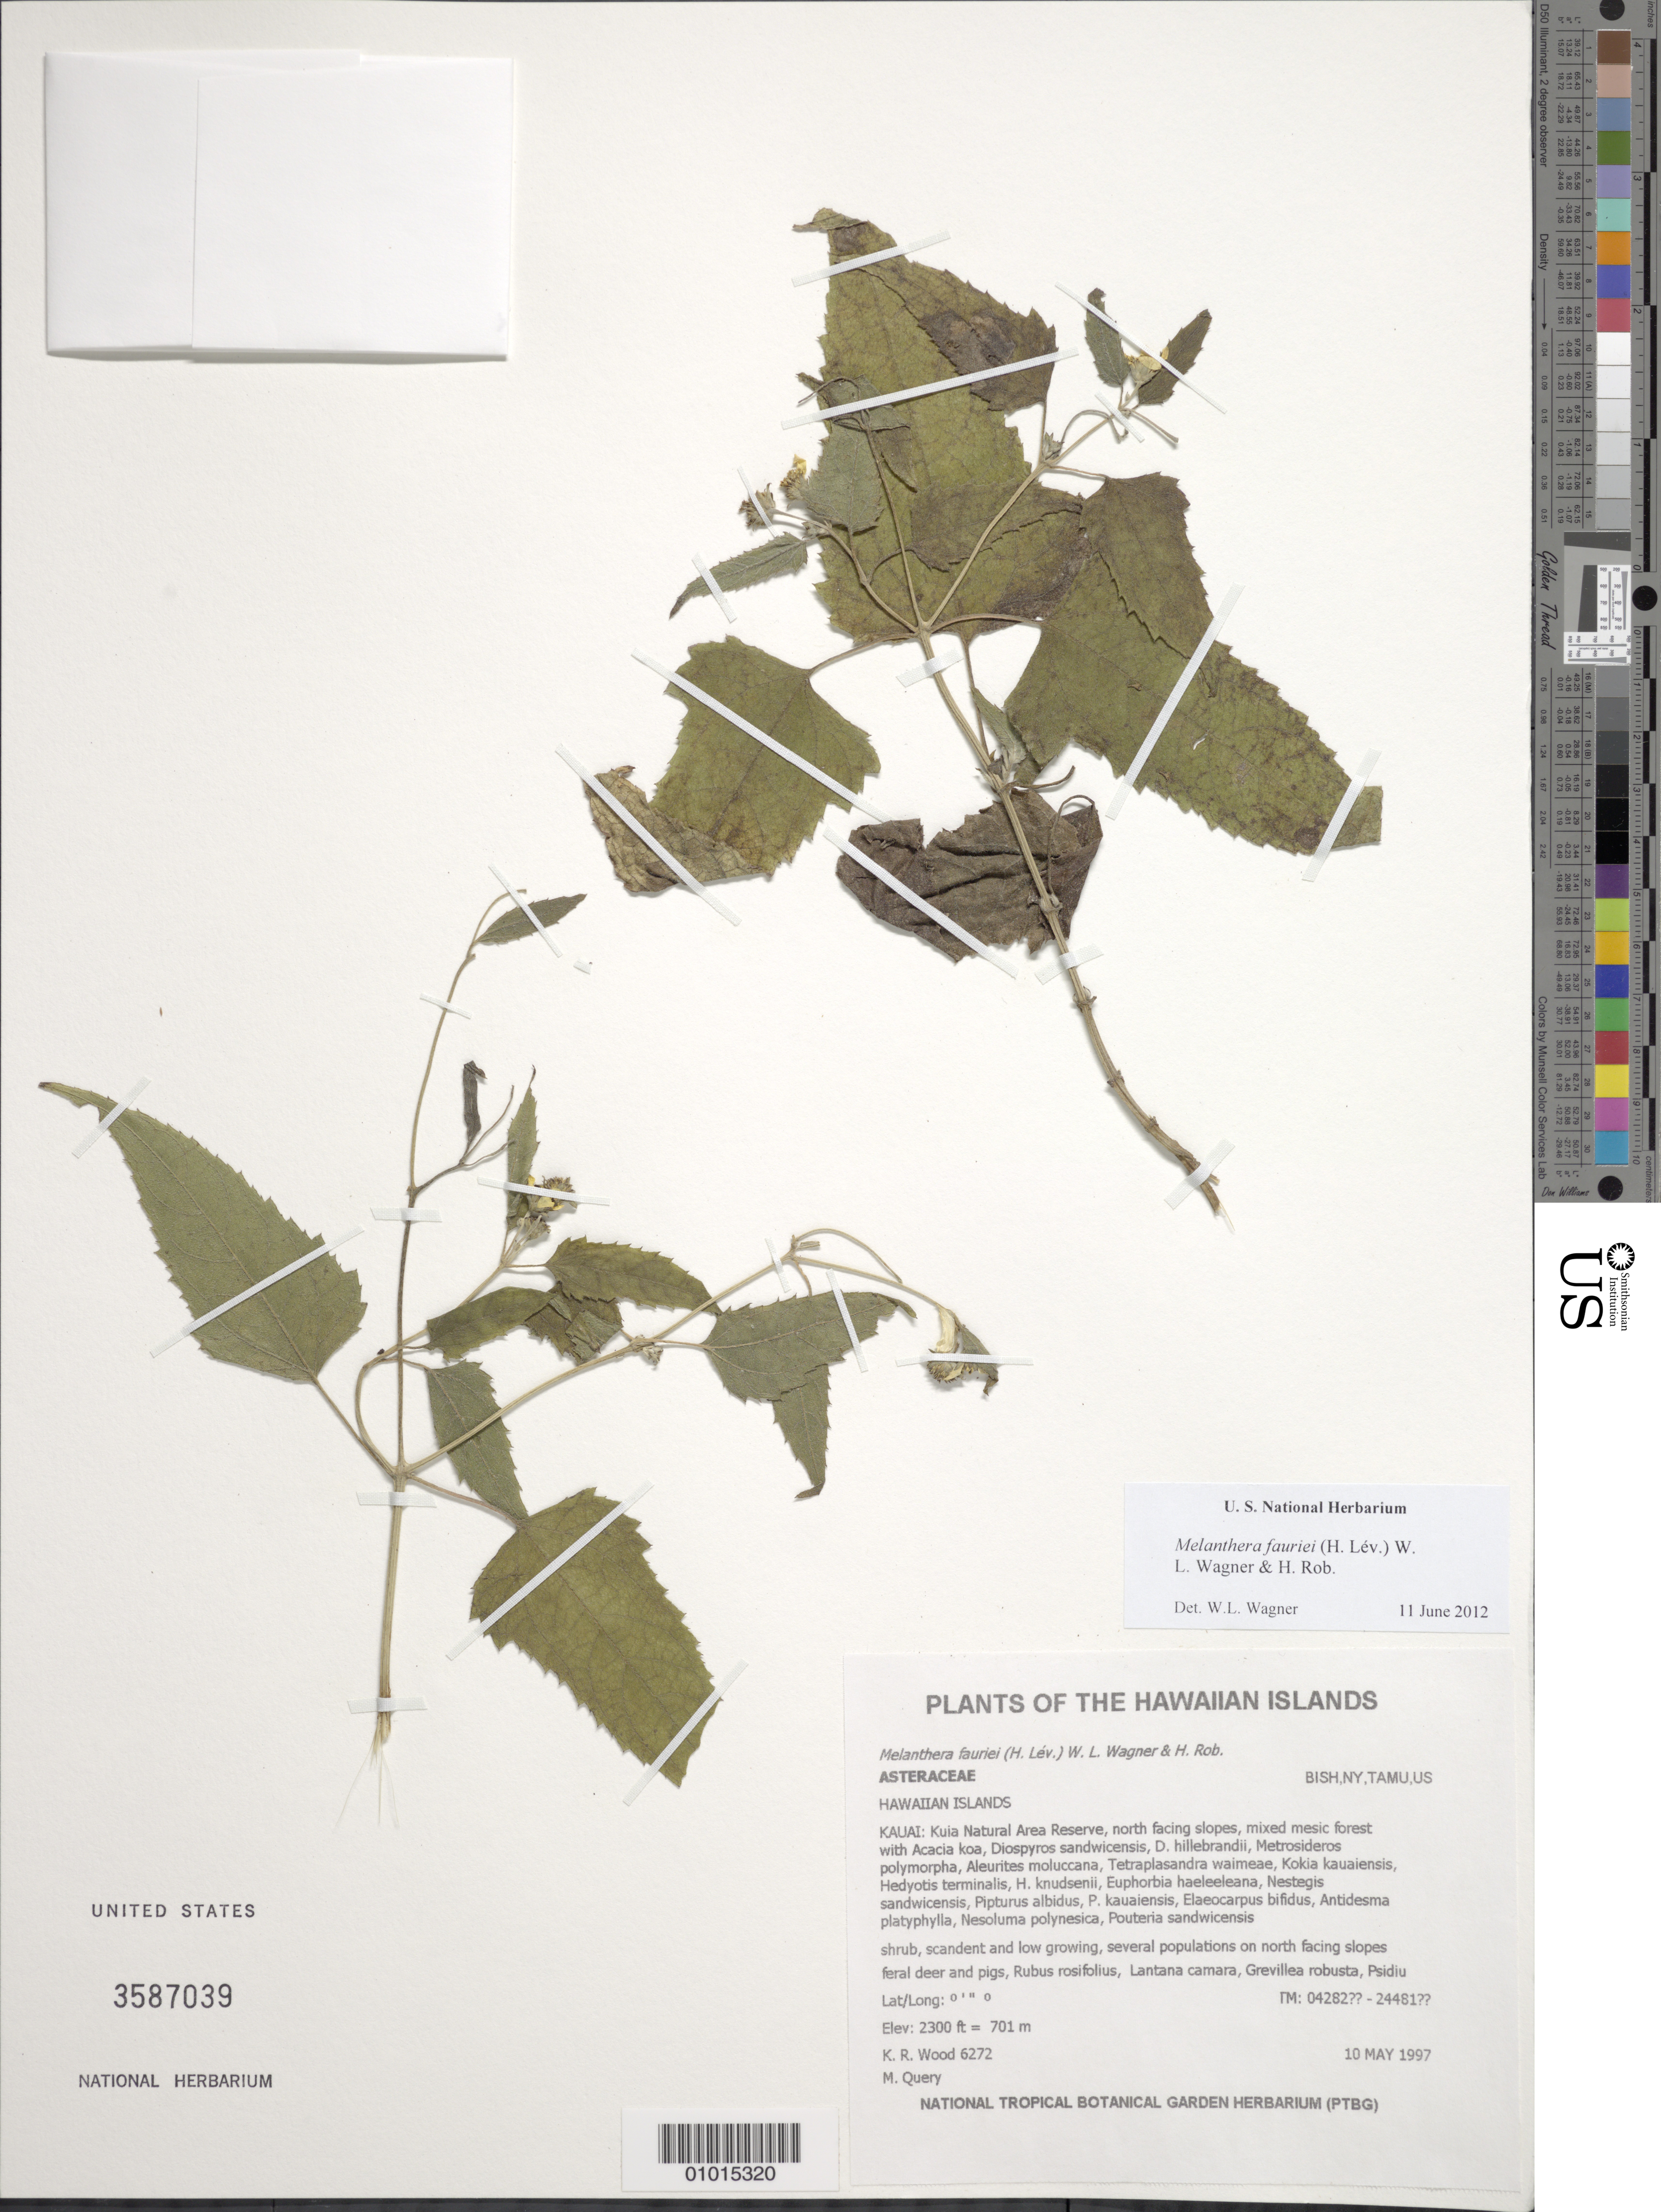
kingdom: Plantae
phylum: Tracheophyta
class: Magnoliopsida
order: Asterales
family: Asteraceae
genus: Wollastonia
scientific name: Wollastonia fauriei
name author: (H. Lév.) Orchard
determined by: Wagner, W. L., (BOT), Smithsonian Institution - National Museum of Natural History (UNITED STATES)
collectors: K. R. Wood & M. Query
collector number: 6272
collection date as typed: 10 May 1997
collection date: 1997-05-10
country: United States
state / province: Hawaii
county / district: Kauai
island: Kaua'i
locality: Kauai Natural Area Reserve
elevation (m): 701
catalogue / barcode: US 3587039